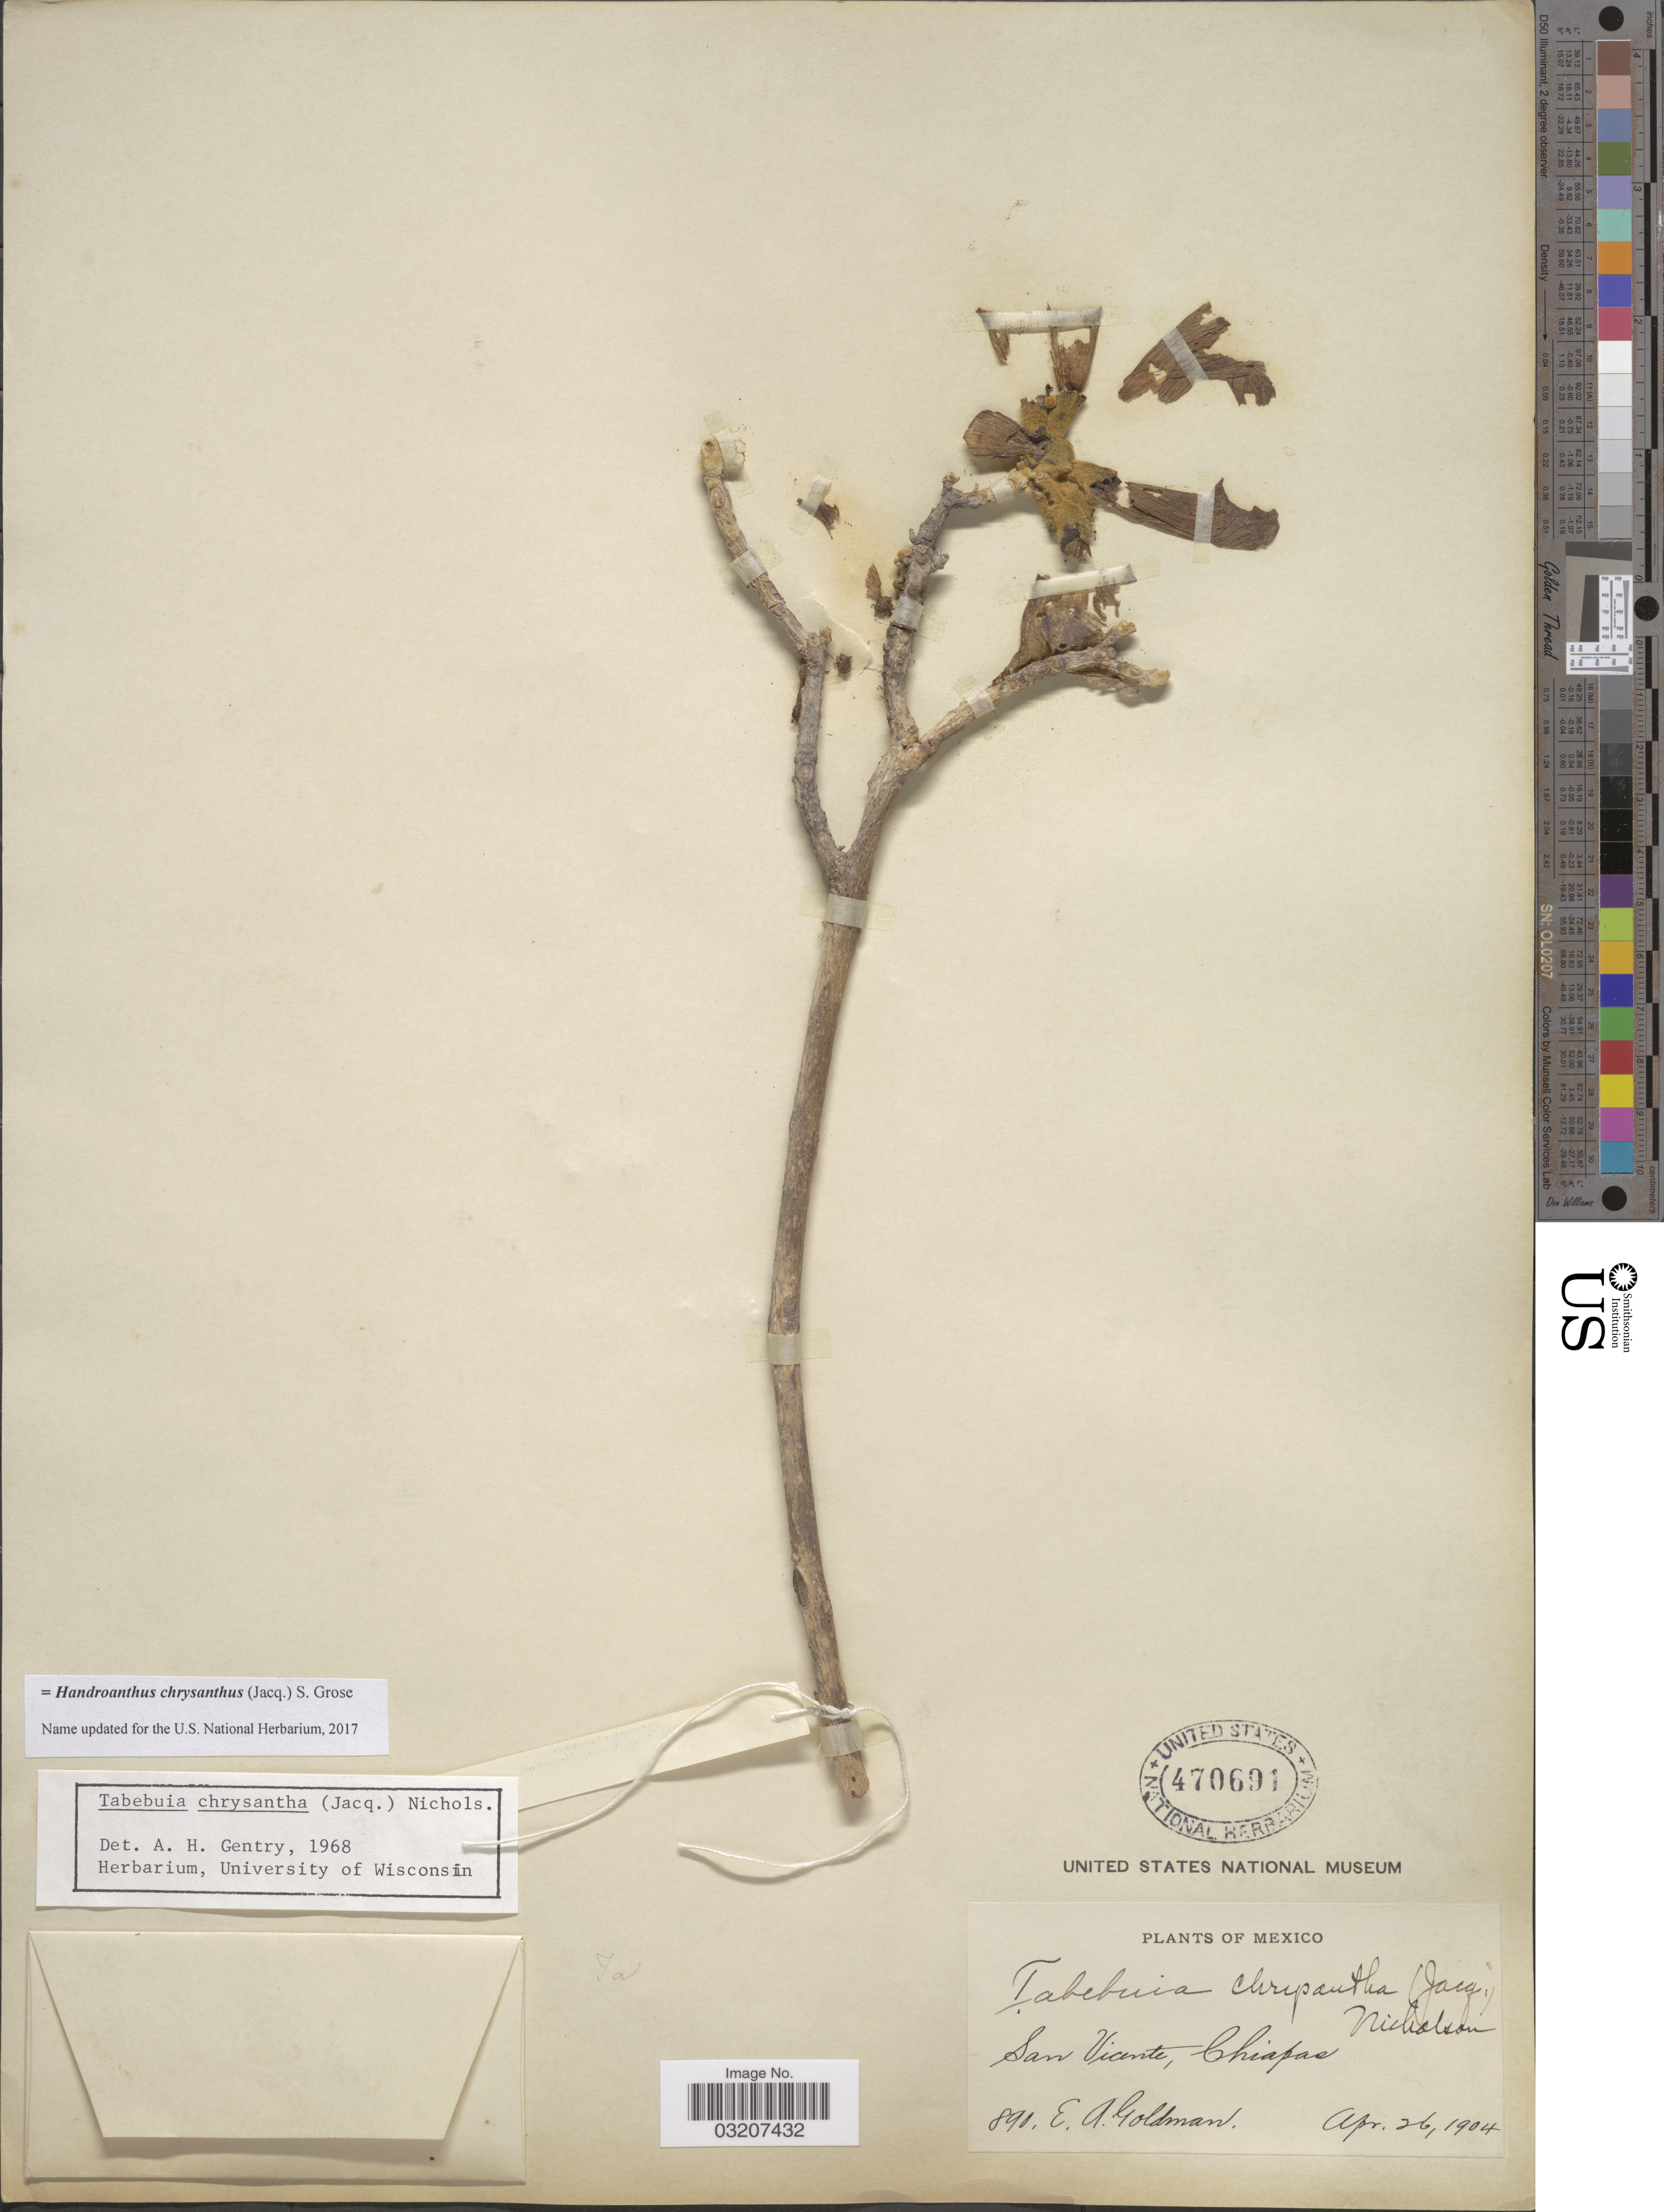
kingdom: Plantae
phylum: Tracheophyta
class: Magnoliopsida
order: Lamiales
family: Bignoniaceae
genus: Handroanthus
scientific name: Handroanthus chrysanthus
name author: (Jacq.) S.O. Grose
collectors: E. A. Goldman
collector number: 890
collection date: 1904-04-26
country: Mexico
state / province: Chiapas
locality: San Vicente.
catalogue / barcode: US 470691